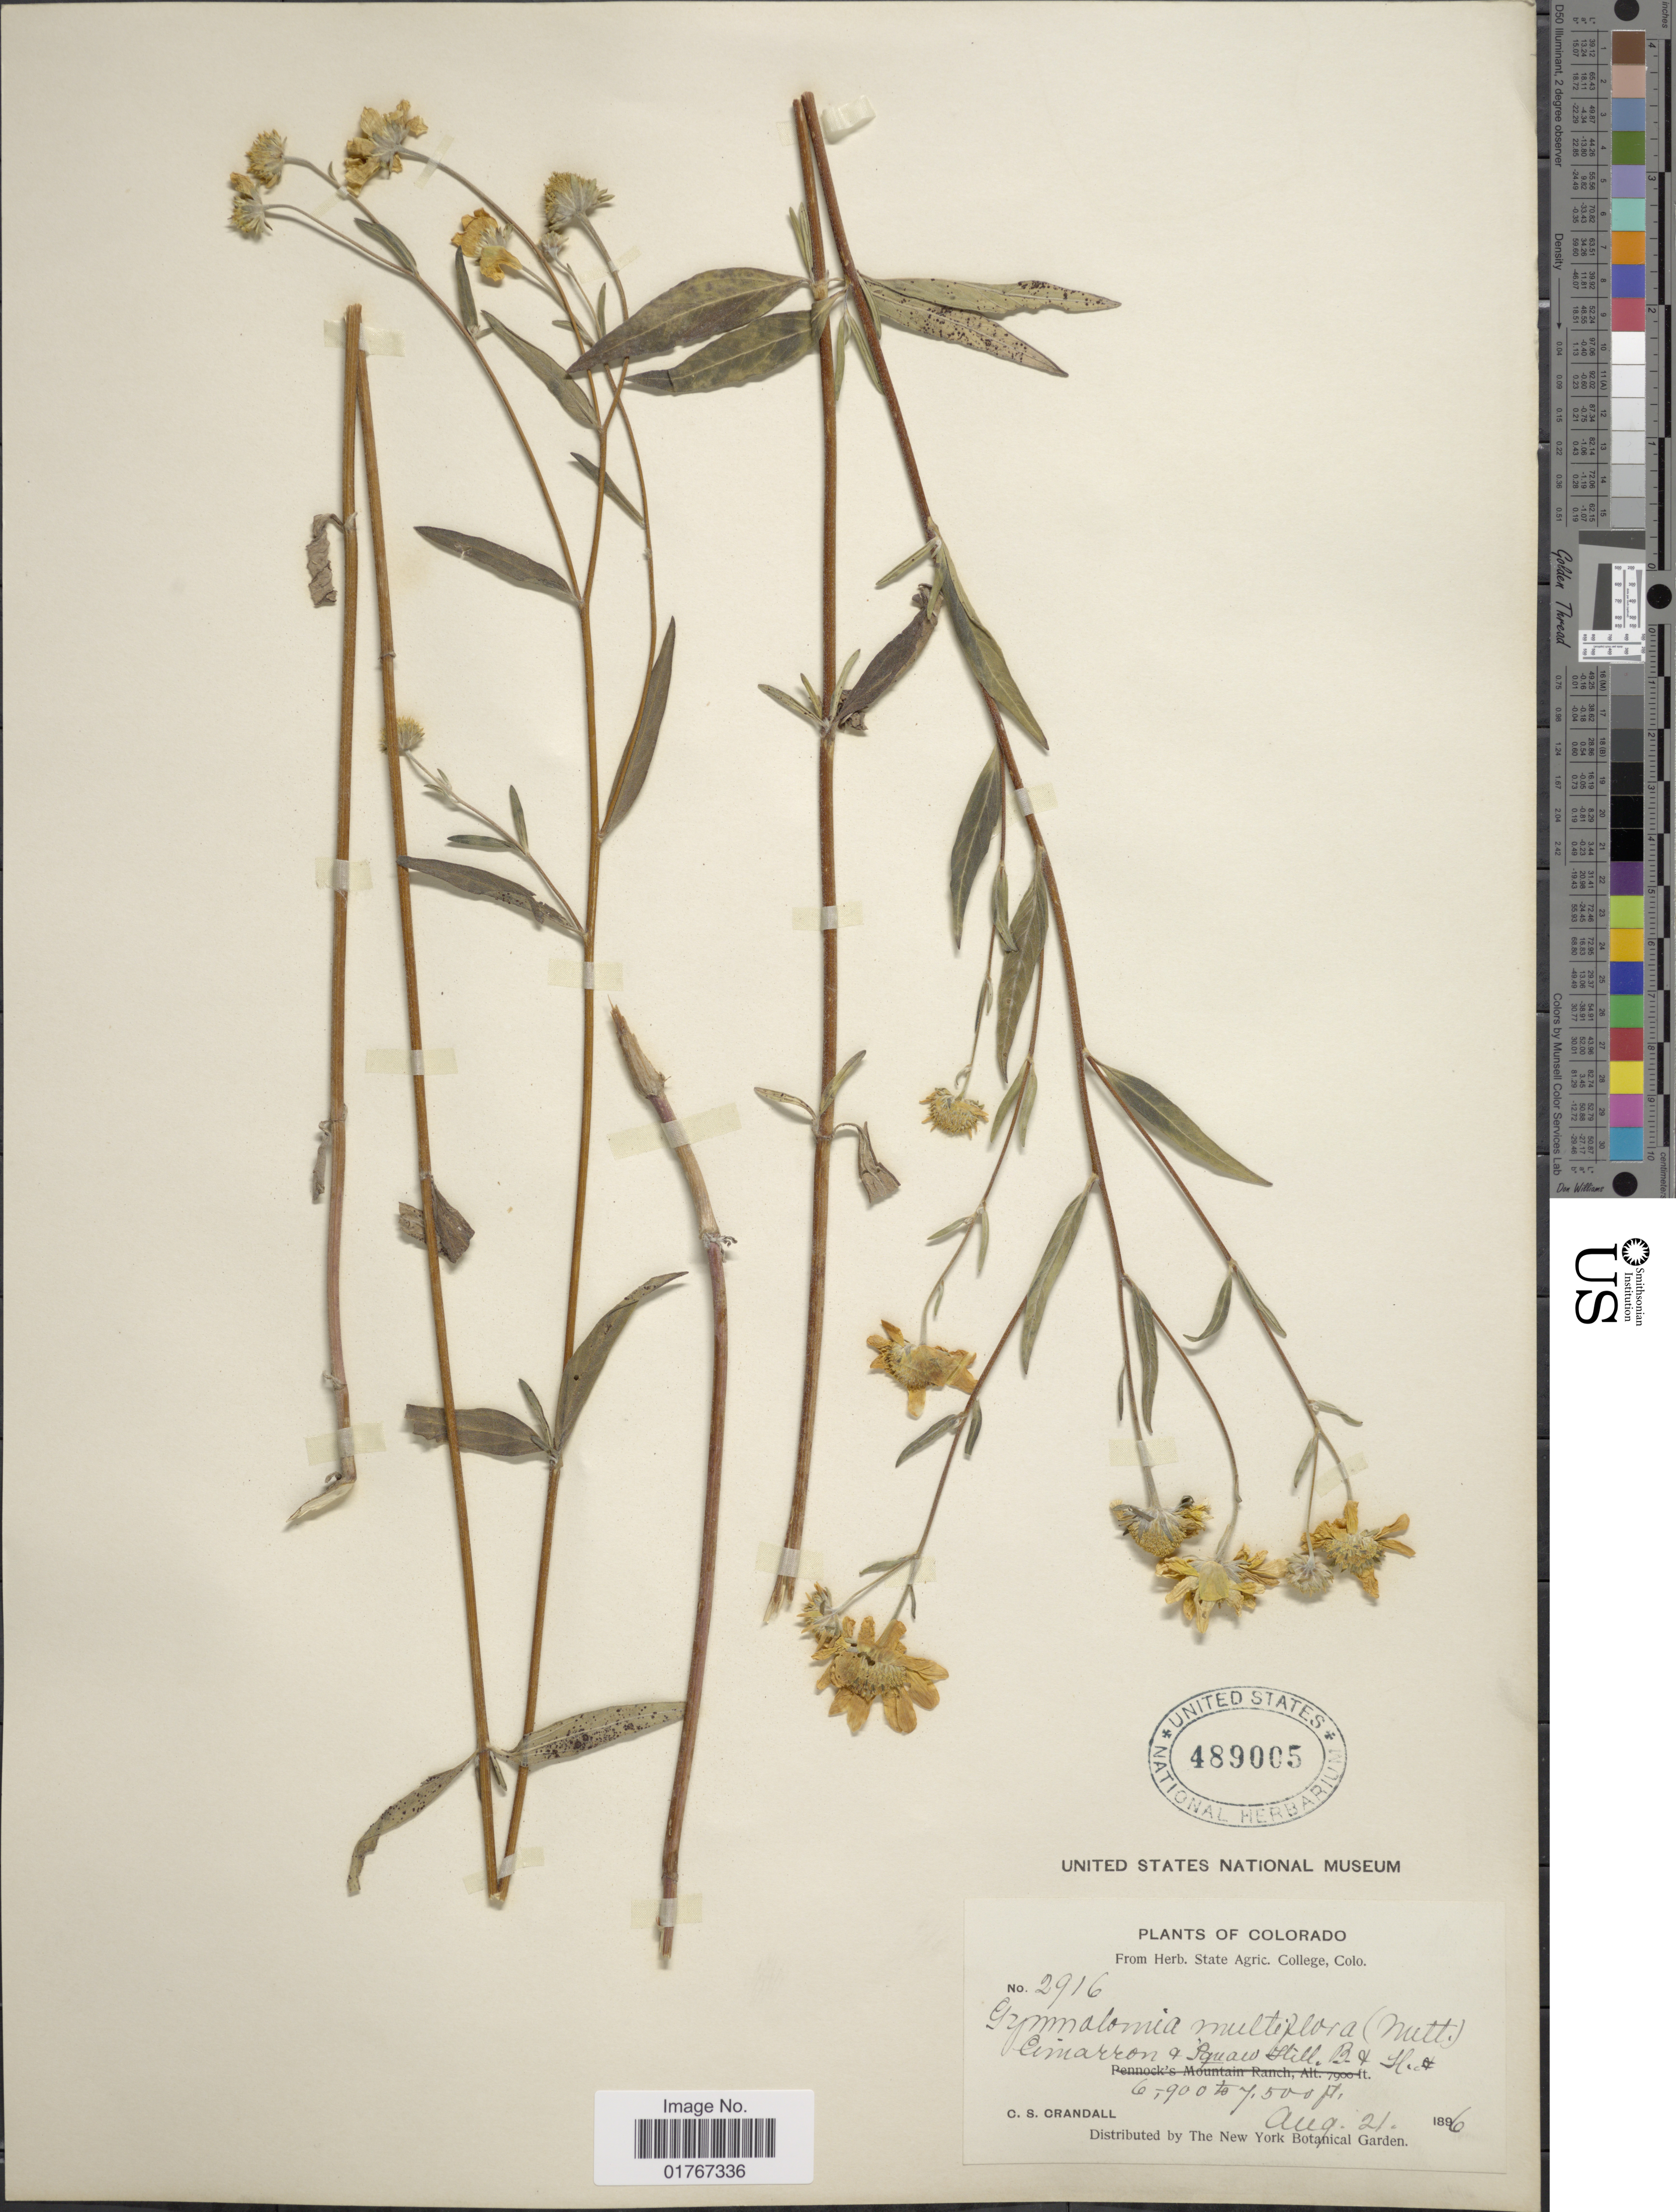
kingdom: Plantae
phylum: Tracheophyta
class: Magnoliopsida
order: Asterales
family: Asteraceae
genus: Heliomeris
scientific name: Heliomeris multiflora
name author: Nutt.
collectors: C. Crandall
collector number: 2916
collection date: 1896-08-21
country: United States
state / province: Colorado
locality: Squaw Hill above Cimarron, B & H.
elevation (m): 2103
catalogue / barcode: US 489005